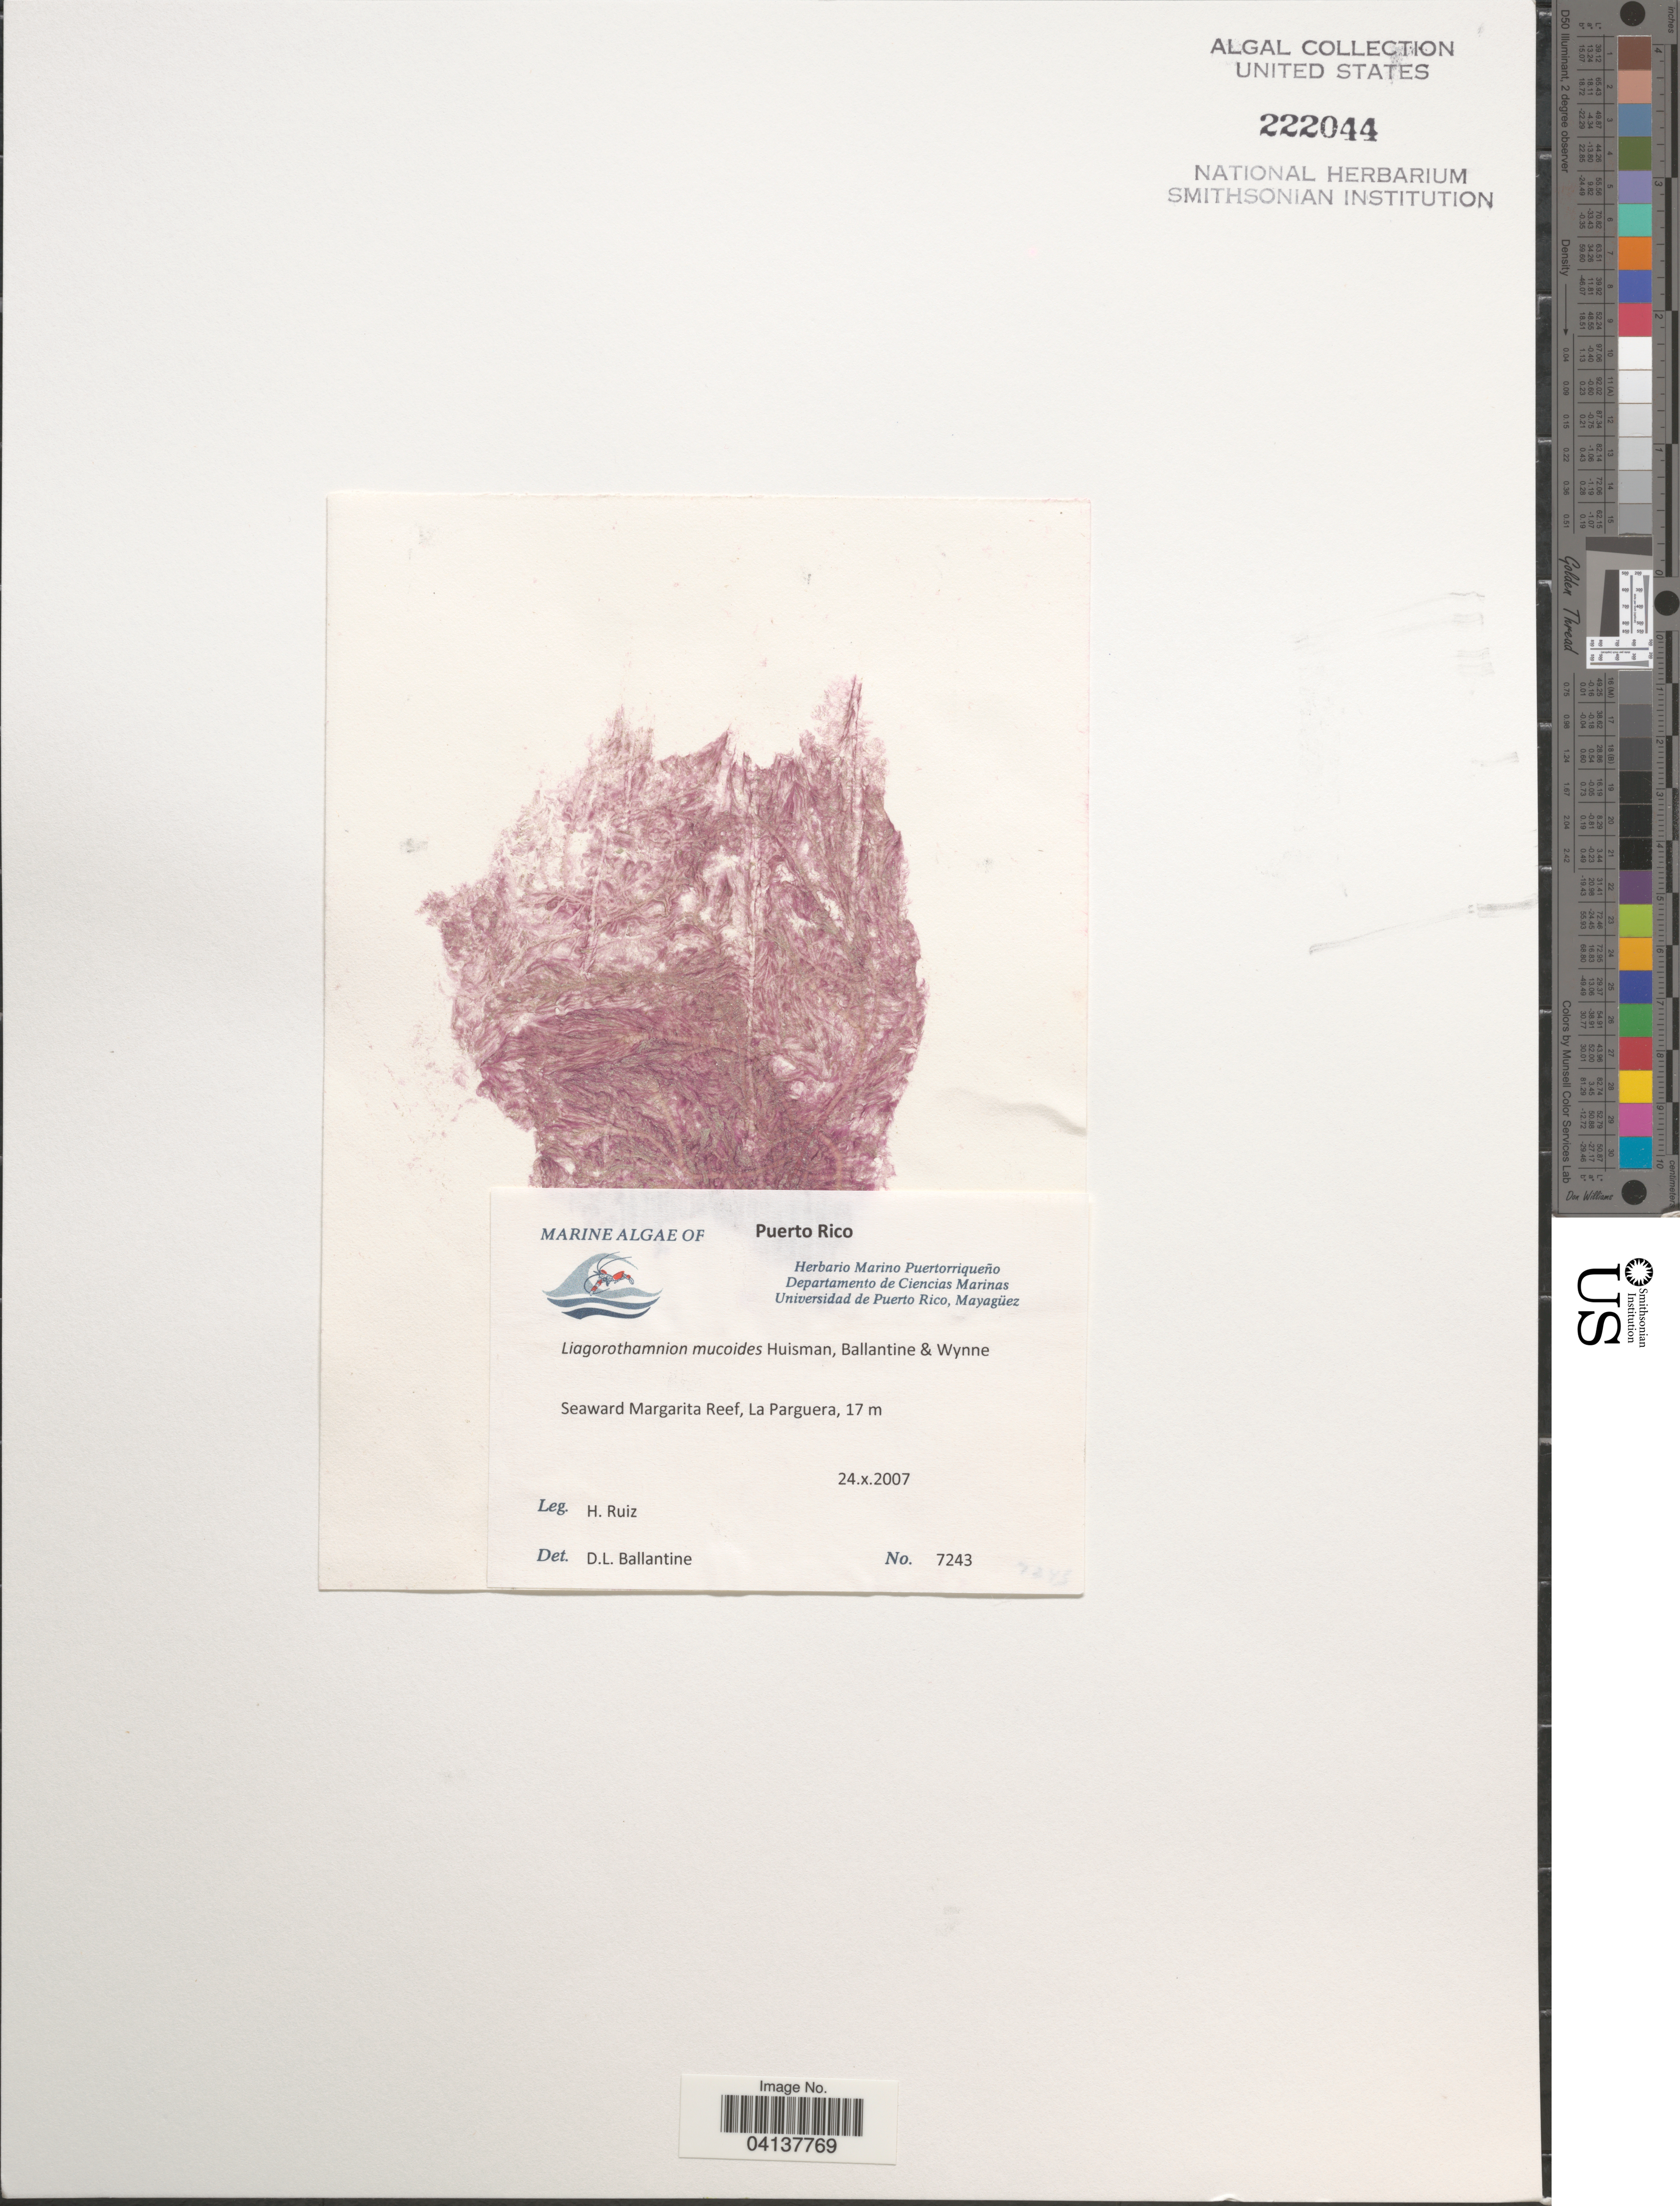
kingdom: Plantae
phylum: Rhodophyta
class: Florideophyceae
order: Ceramiales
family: Ceramiaceae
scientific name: Liagorothamnion mucoides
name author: Huisman et al.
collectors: H. Ruiz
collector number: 7243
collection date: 2007-10-24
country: Puerto Rico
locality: Seaward Margarita Reef, La Parguera.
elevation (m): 17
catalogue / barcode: US 222044